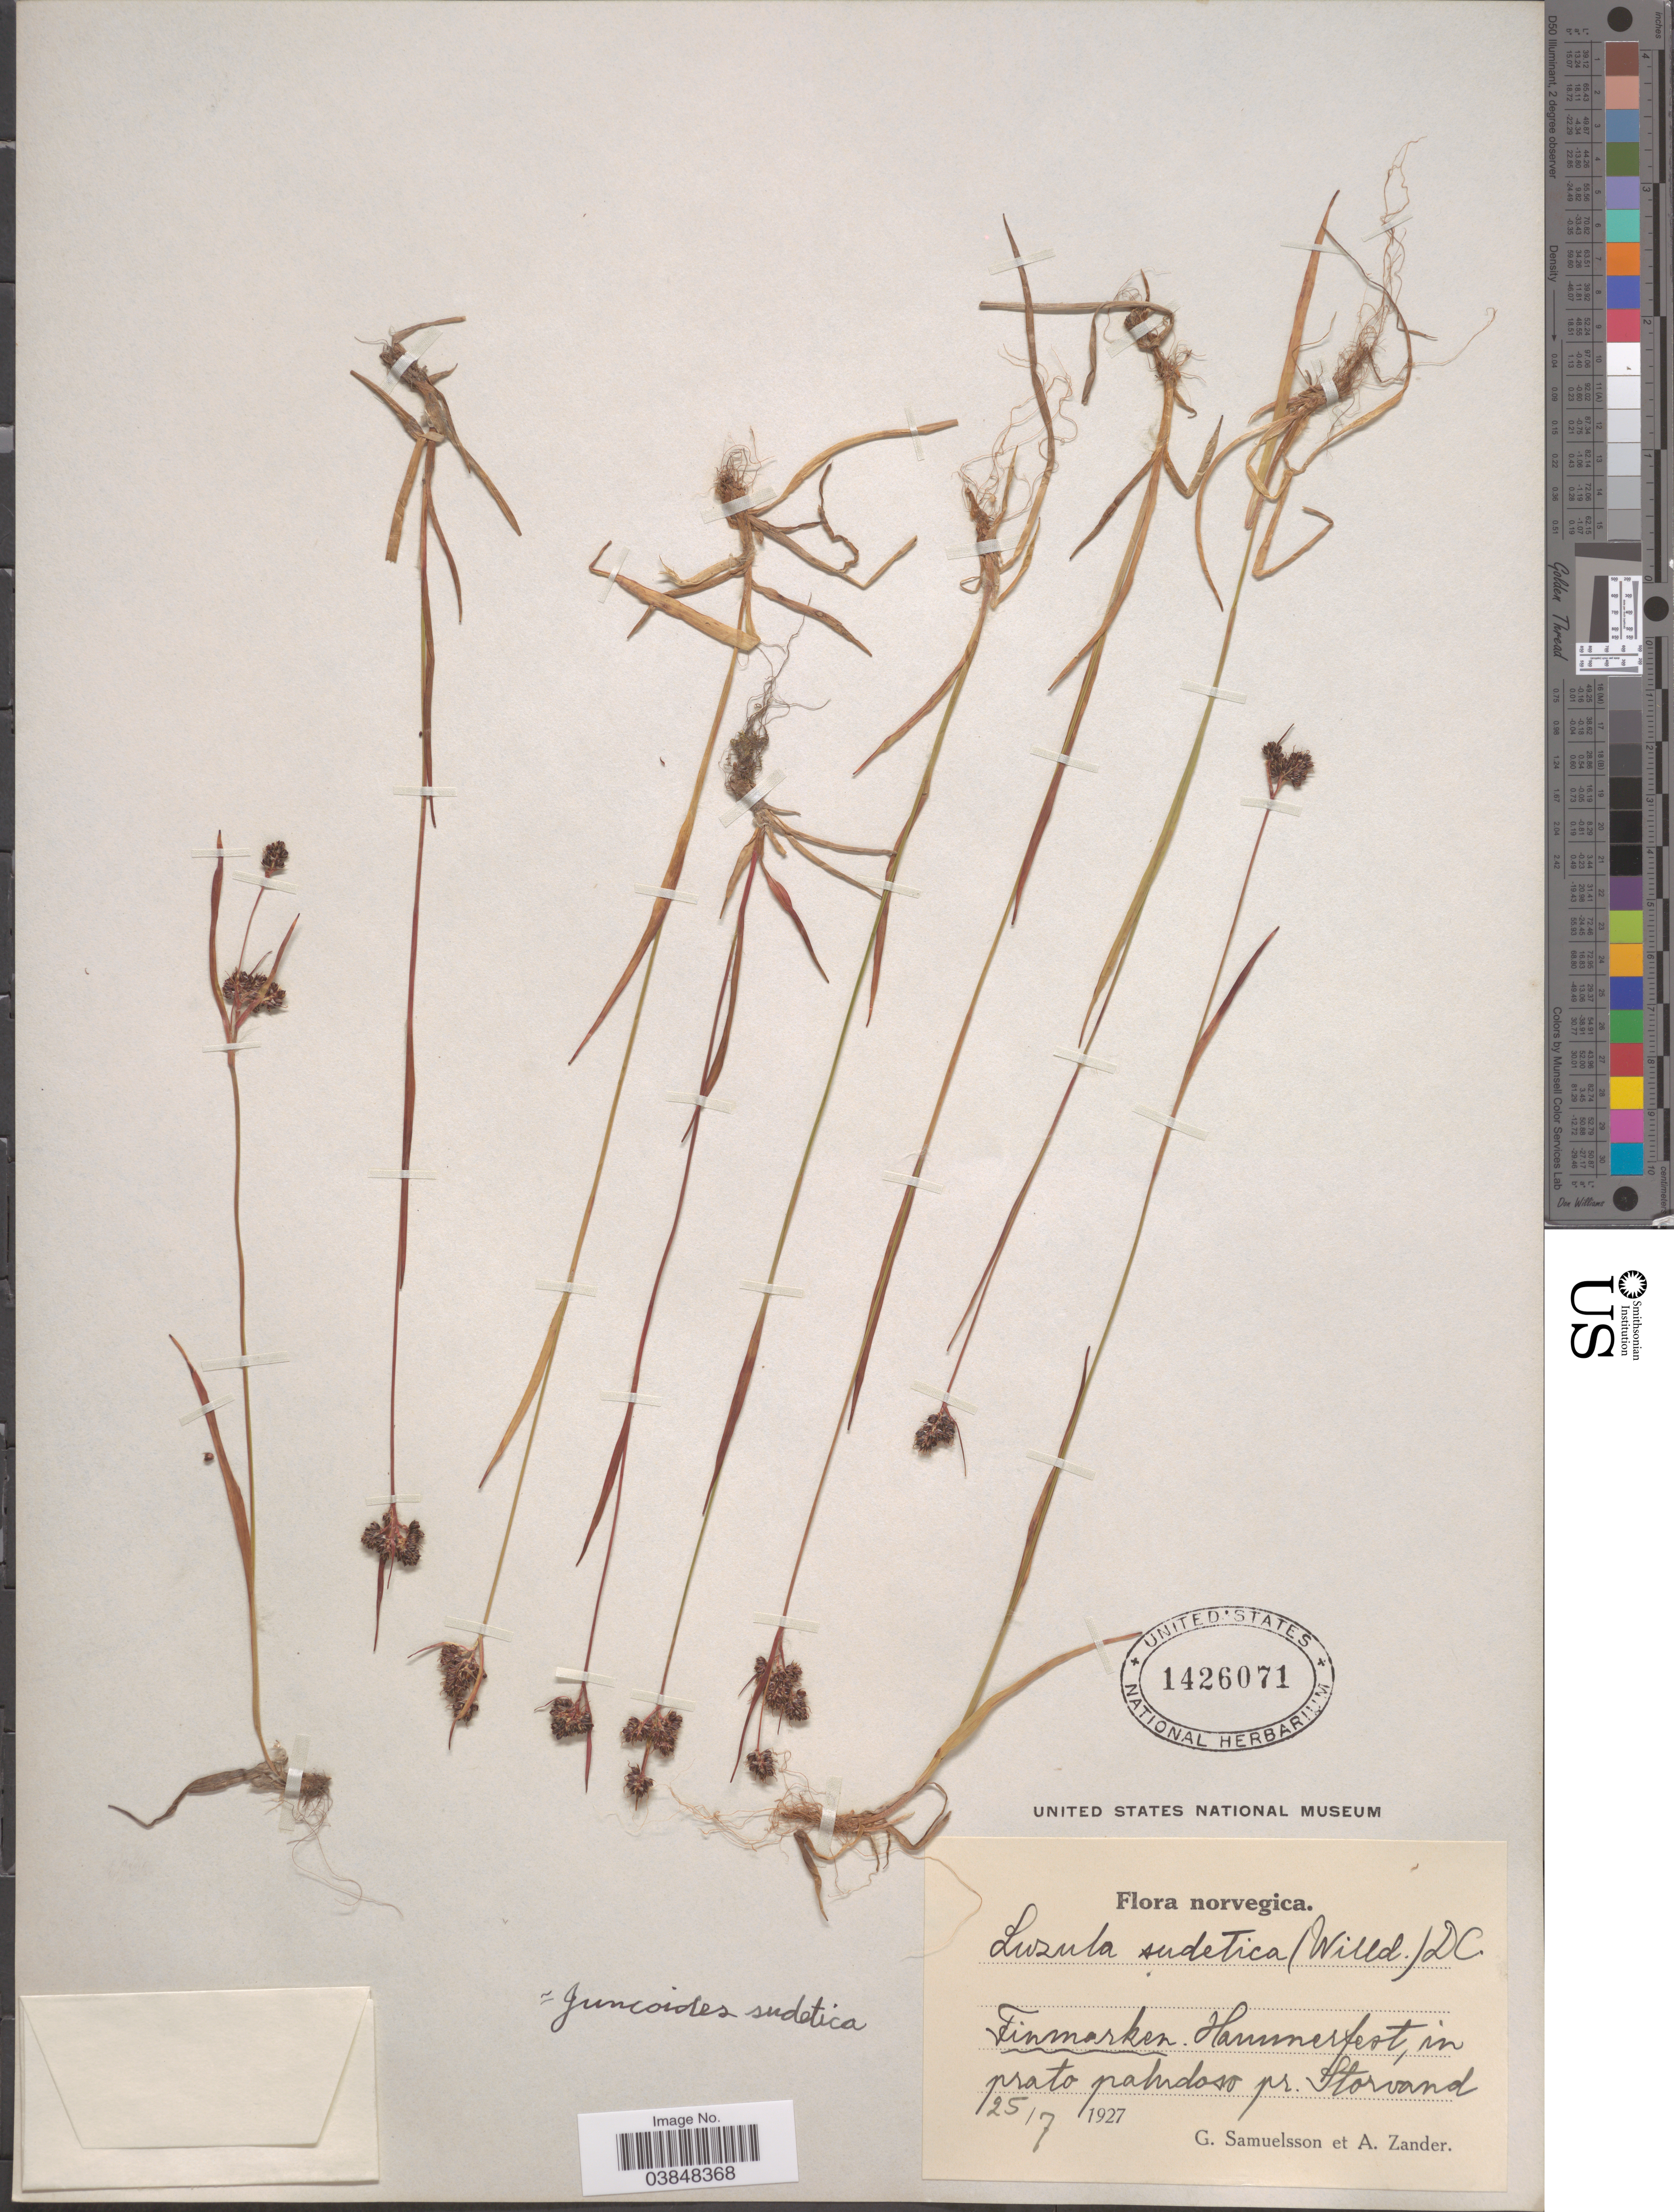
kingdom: Plantae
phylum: Tracheophyta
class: Liliopsida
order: Poales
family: Juncaceae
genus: Luzula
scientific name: Luzula sudetica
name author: (Willd.) Schult.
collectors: G. Samuelsson & A. Zander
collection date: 1927-07-25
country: Norway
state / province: Finnmark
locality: Finmarken. Hammerfest, in prato paludoso pr. Storvand.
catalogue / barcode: US 1426071